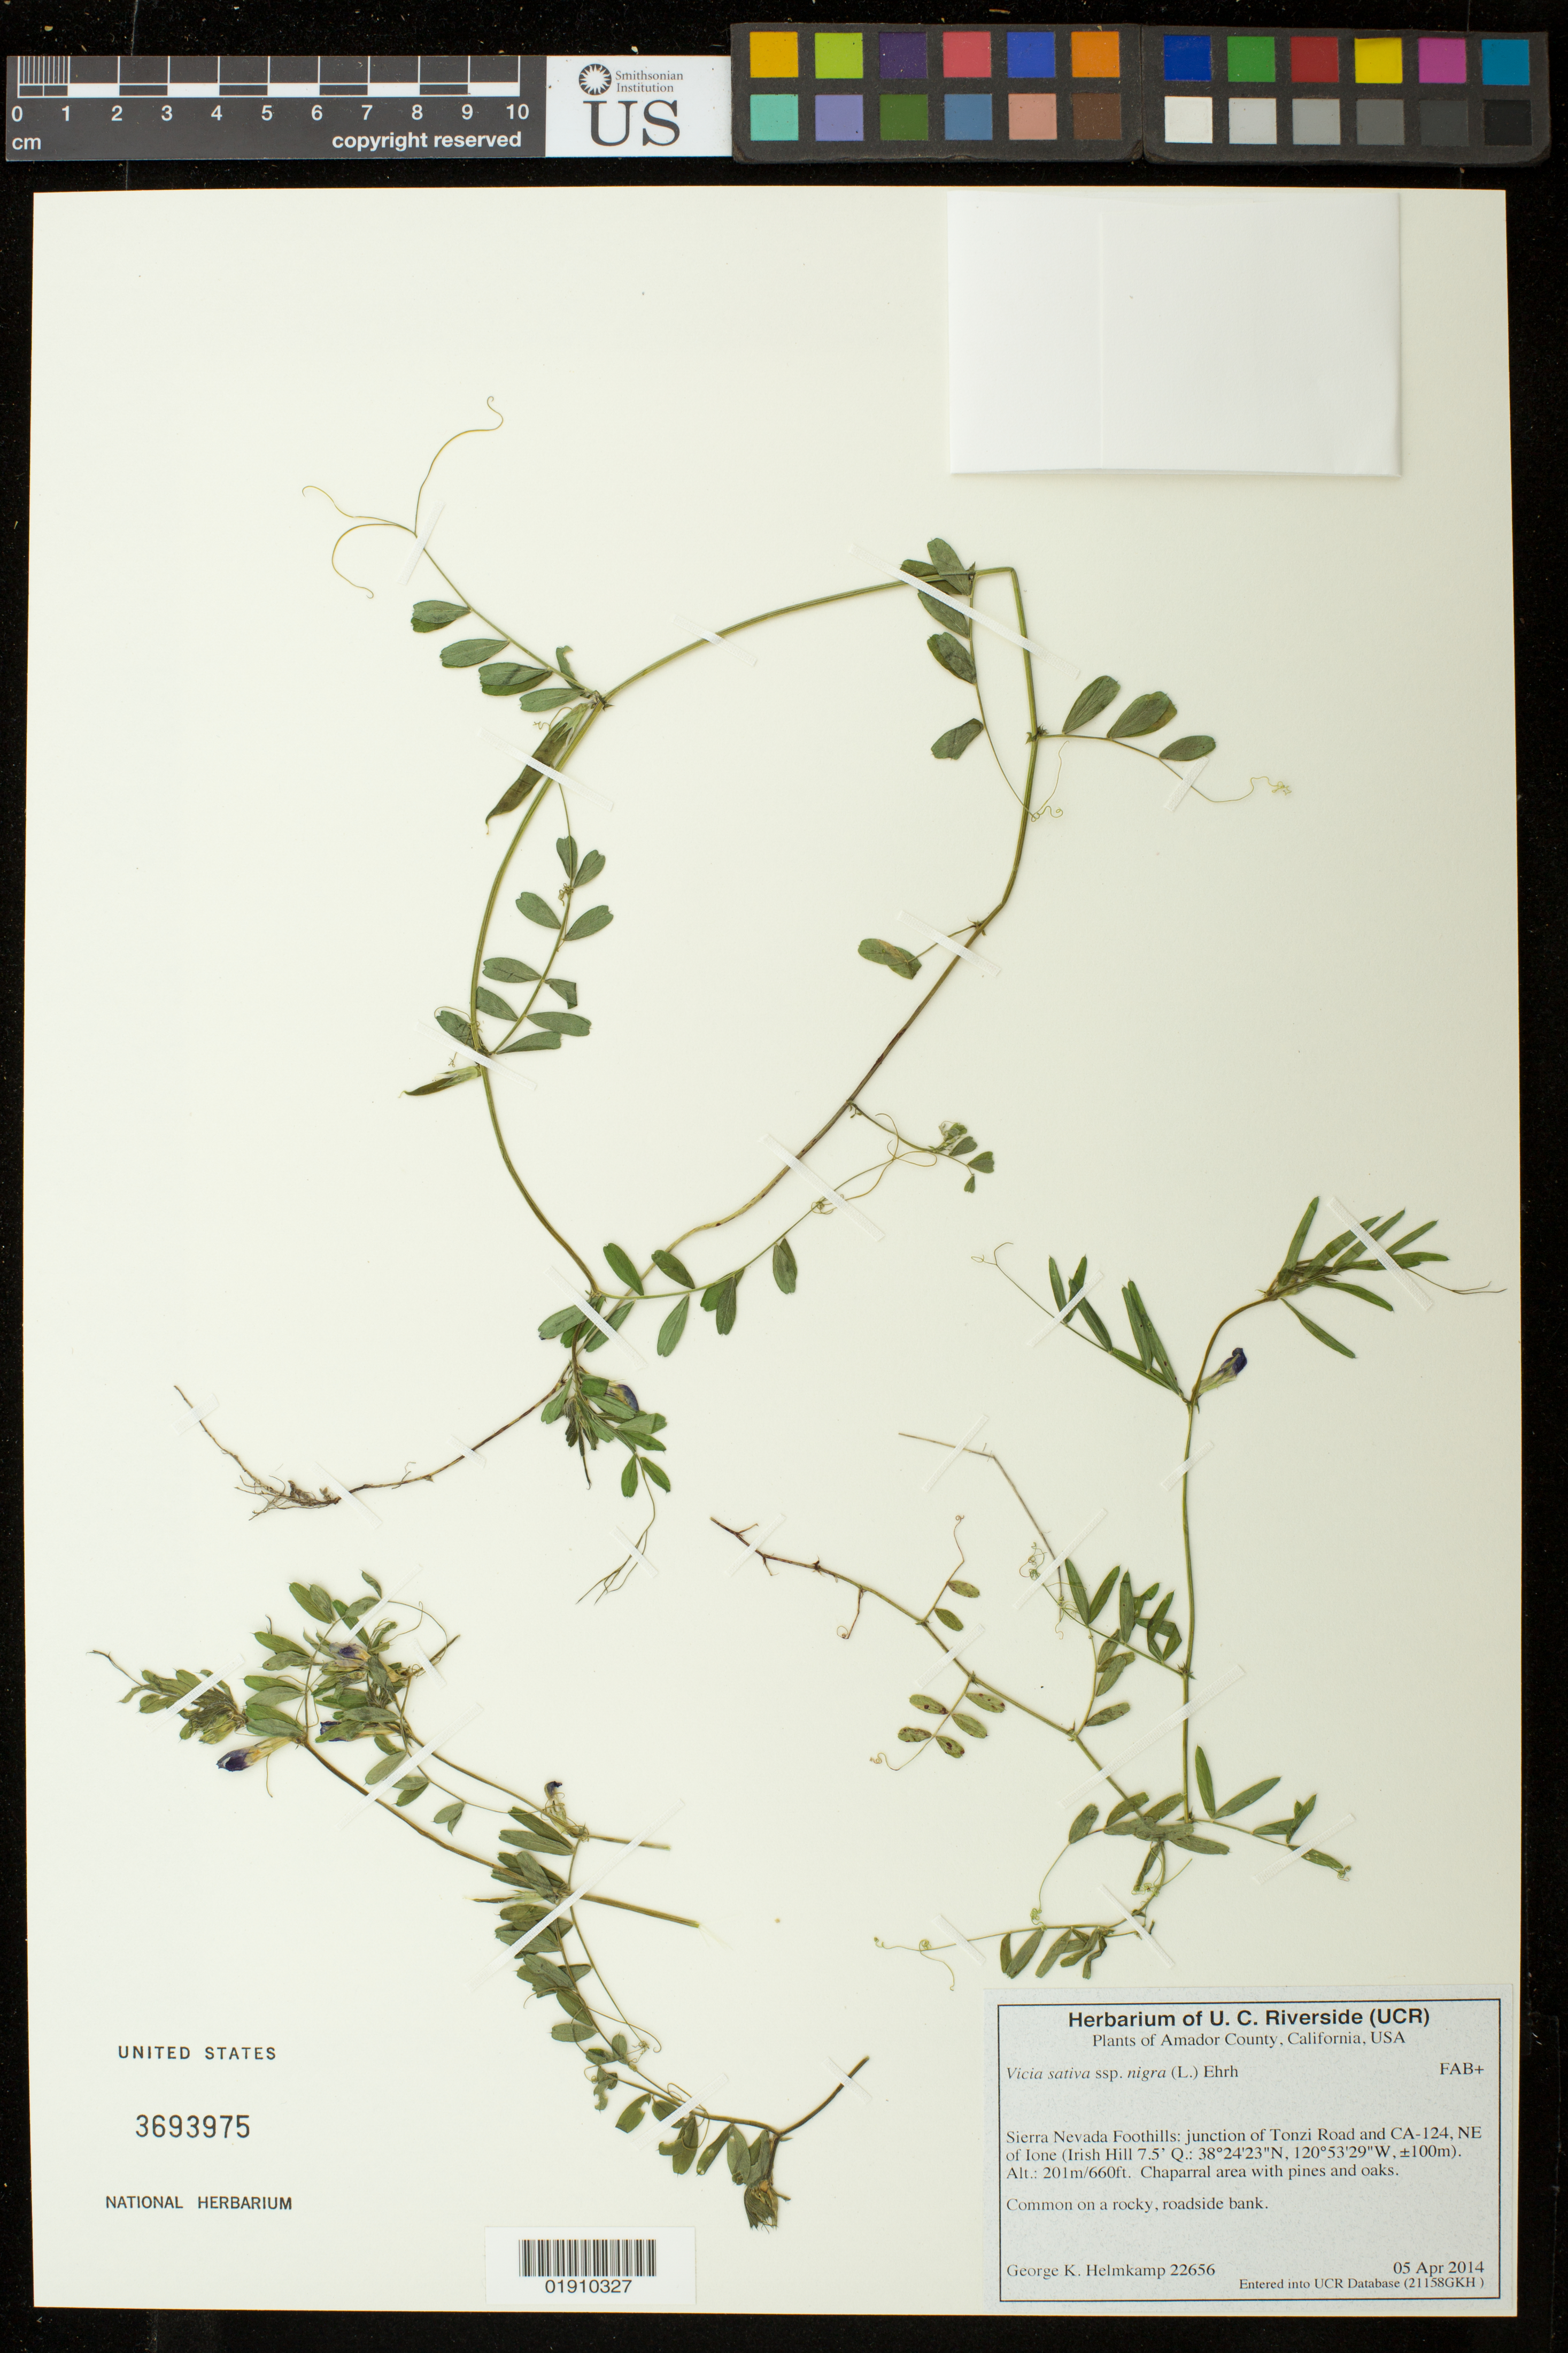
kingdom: Plantae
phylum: Tracheophyta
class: Magnoliopsida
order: Fabales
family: Fabaceae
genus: Vicia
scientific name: Vicia sativa subsp. nigra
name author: (L.) Ehrh.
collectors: G. Helmkamp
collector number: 22656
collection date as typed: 05 April 2014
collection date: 2014-04-05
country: United States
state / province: California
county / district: Amador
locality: Sierra Nevada Foothills: junction of Tonzi Road and CA-124, NE of Ione (Irish Hill 7.5' Q.: 38 24 23 N, 120 53 29 W,+/-100m).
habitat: Chaparral area with pines and oaks. Common on rocky, roadside bank.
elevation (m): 201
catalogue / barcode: US 3693975